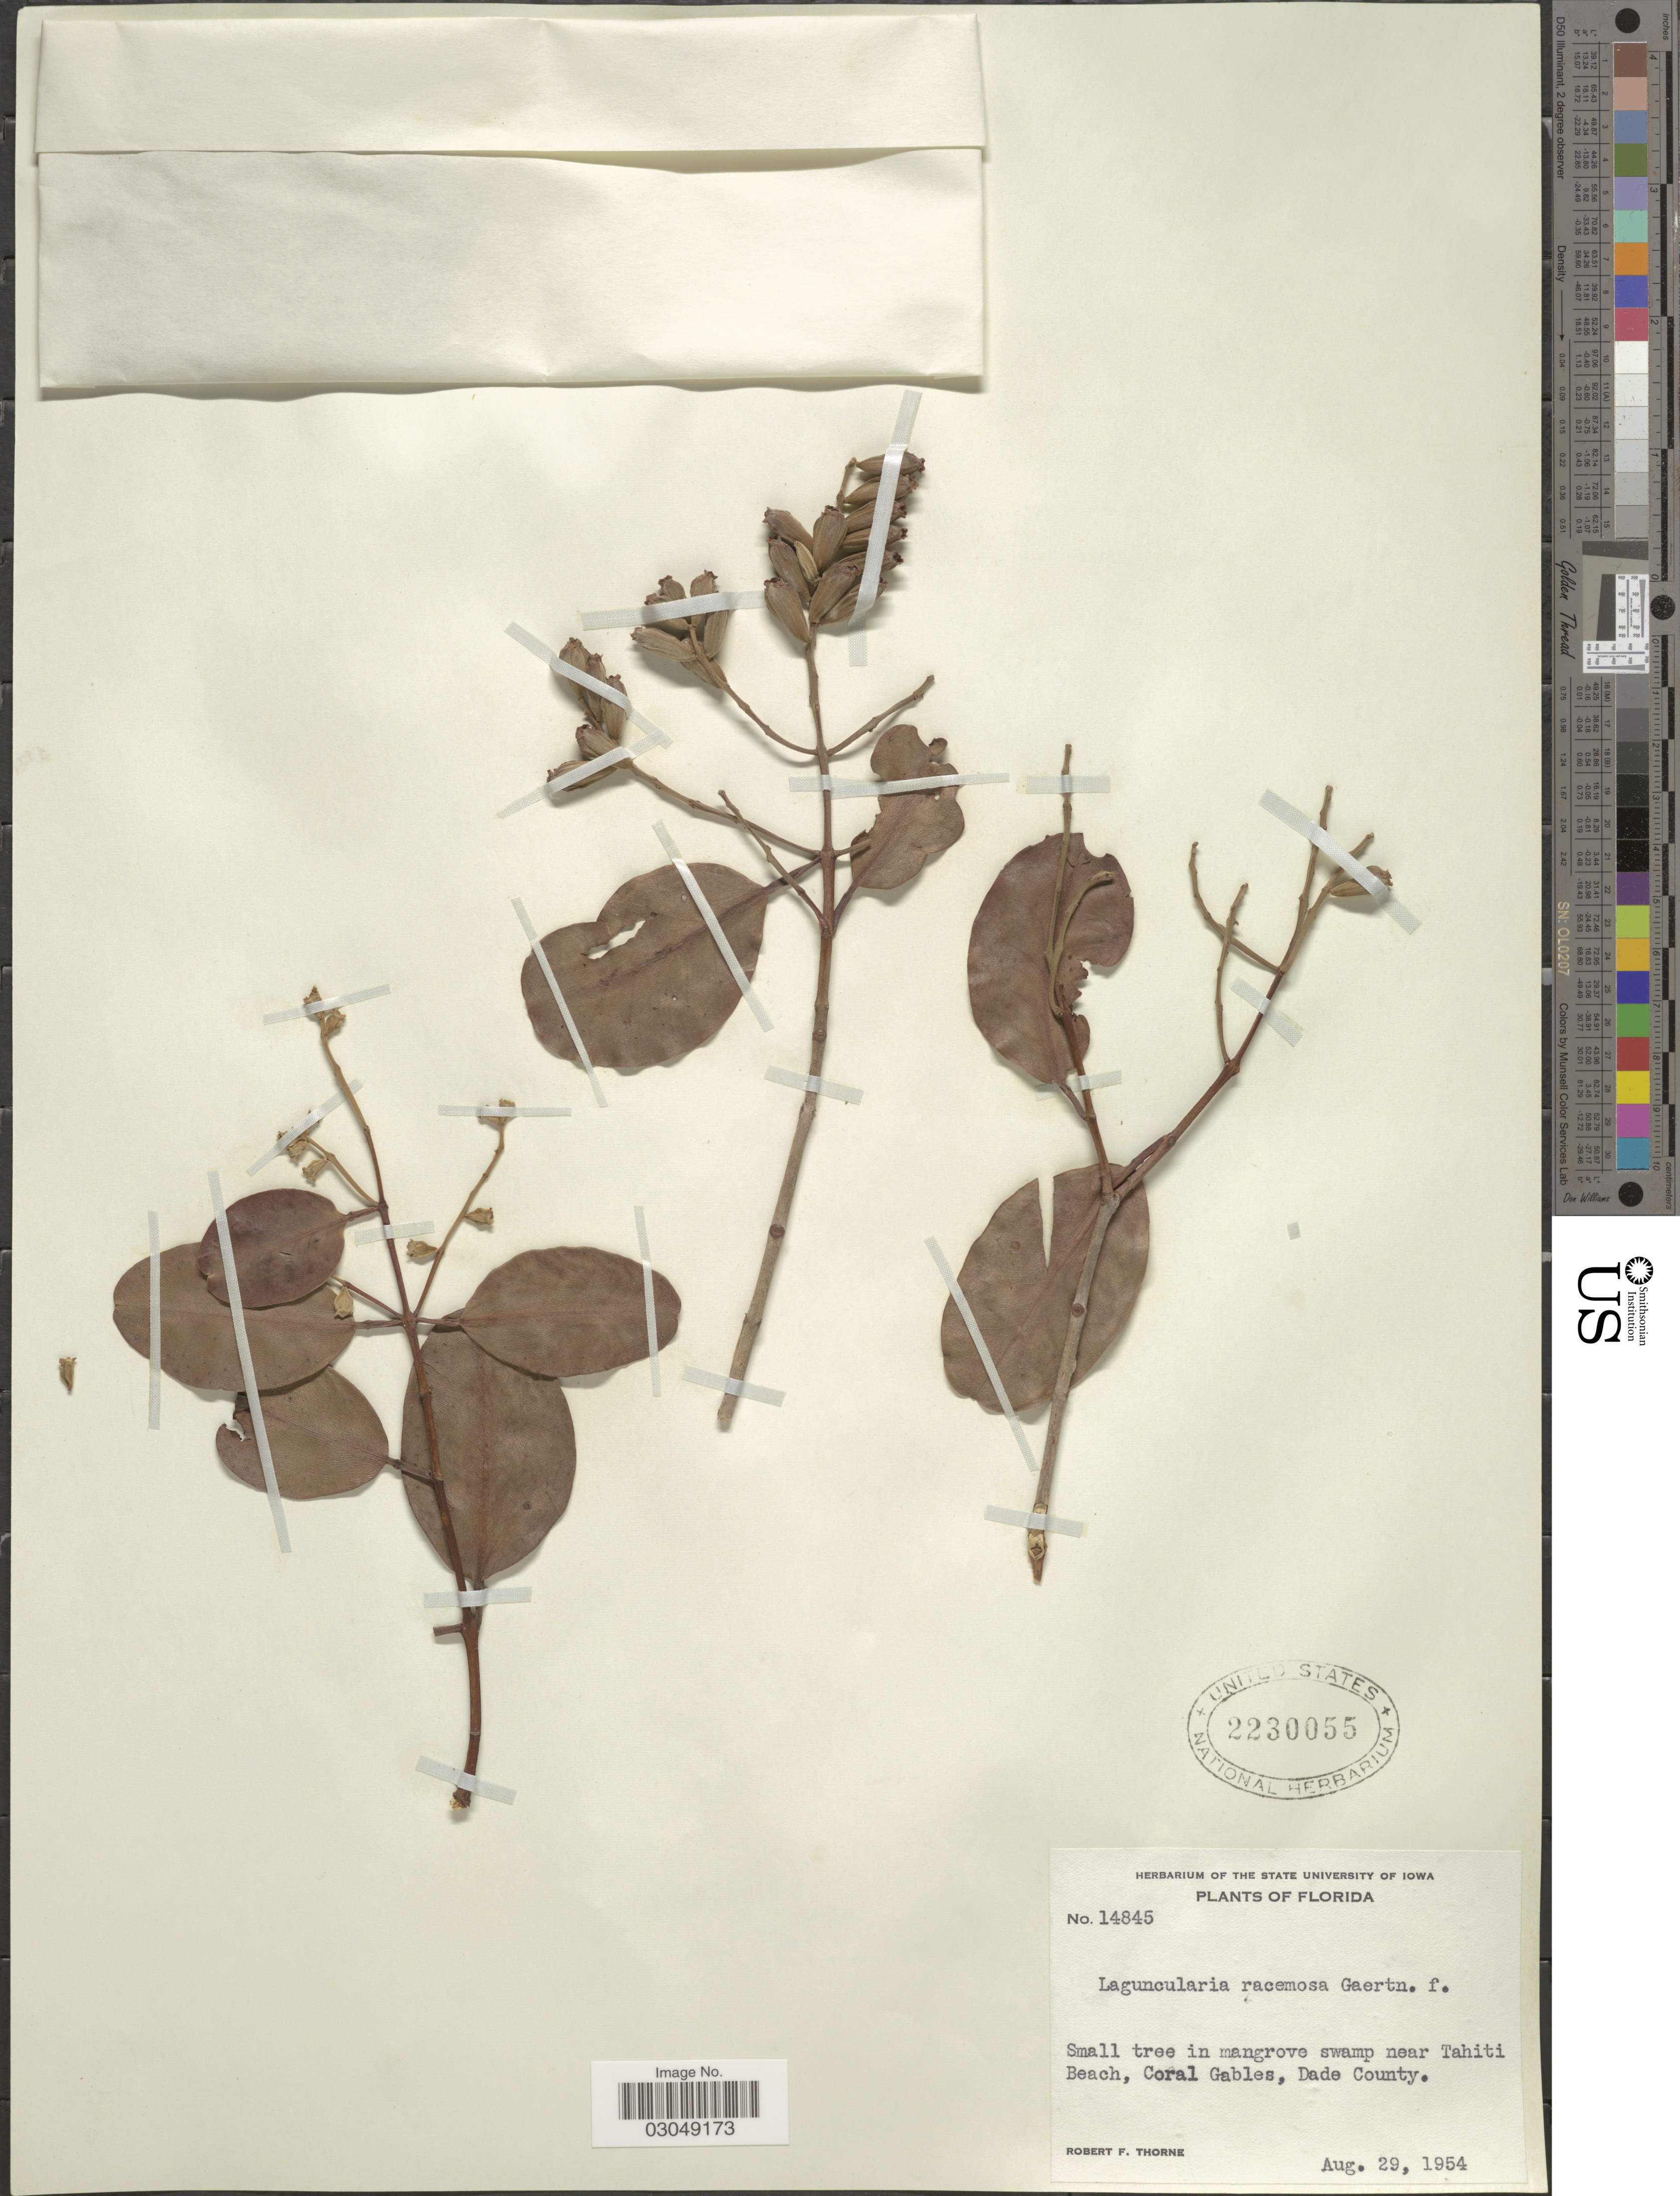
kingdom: Plantae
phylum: Tracheophyta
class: Magnoliopsida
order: Myrtales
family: Combretaceae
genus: Laguncularia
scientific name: Laguncularia racemosa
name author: (L.) C.F. Gaertn.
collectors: R. F. Thorne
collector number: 14845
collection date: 1954-08-29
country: United States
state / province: Florida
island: Tahiti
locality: Small tree in mangrove swamp near Tahiti Beach, Coral Gables, Dade County.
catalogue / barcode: US 2230055